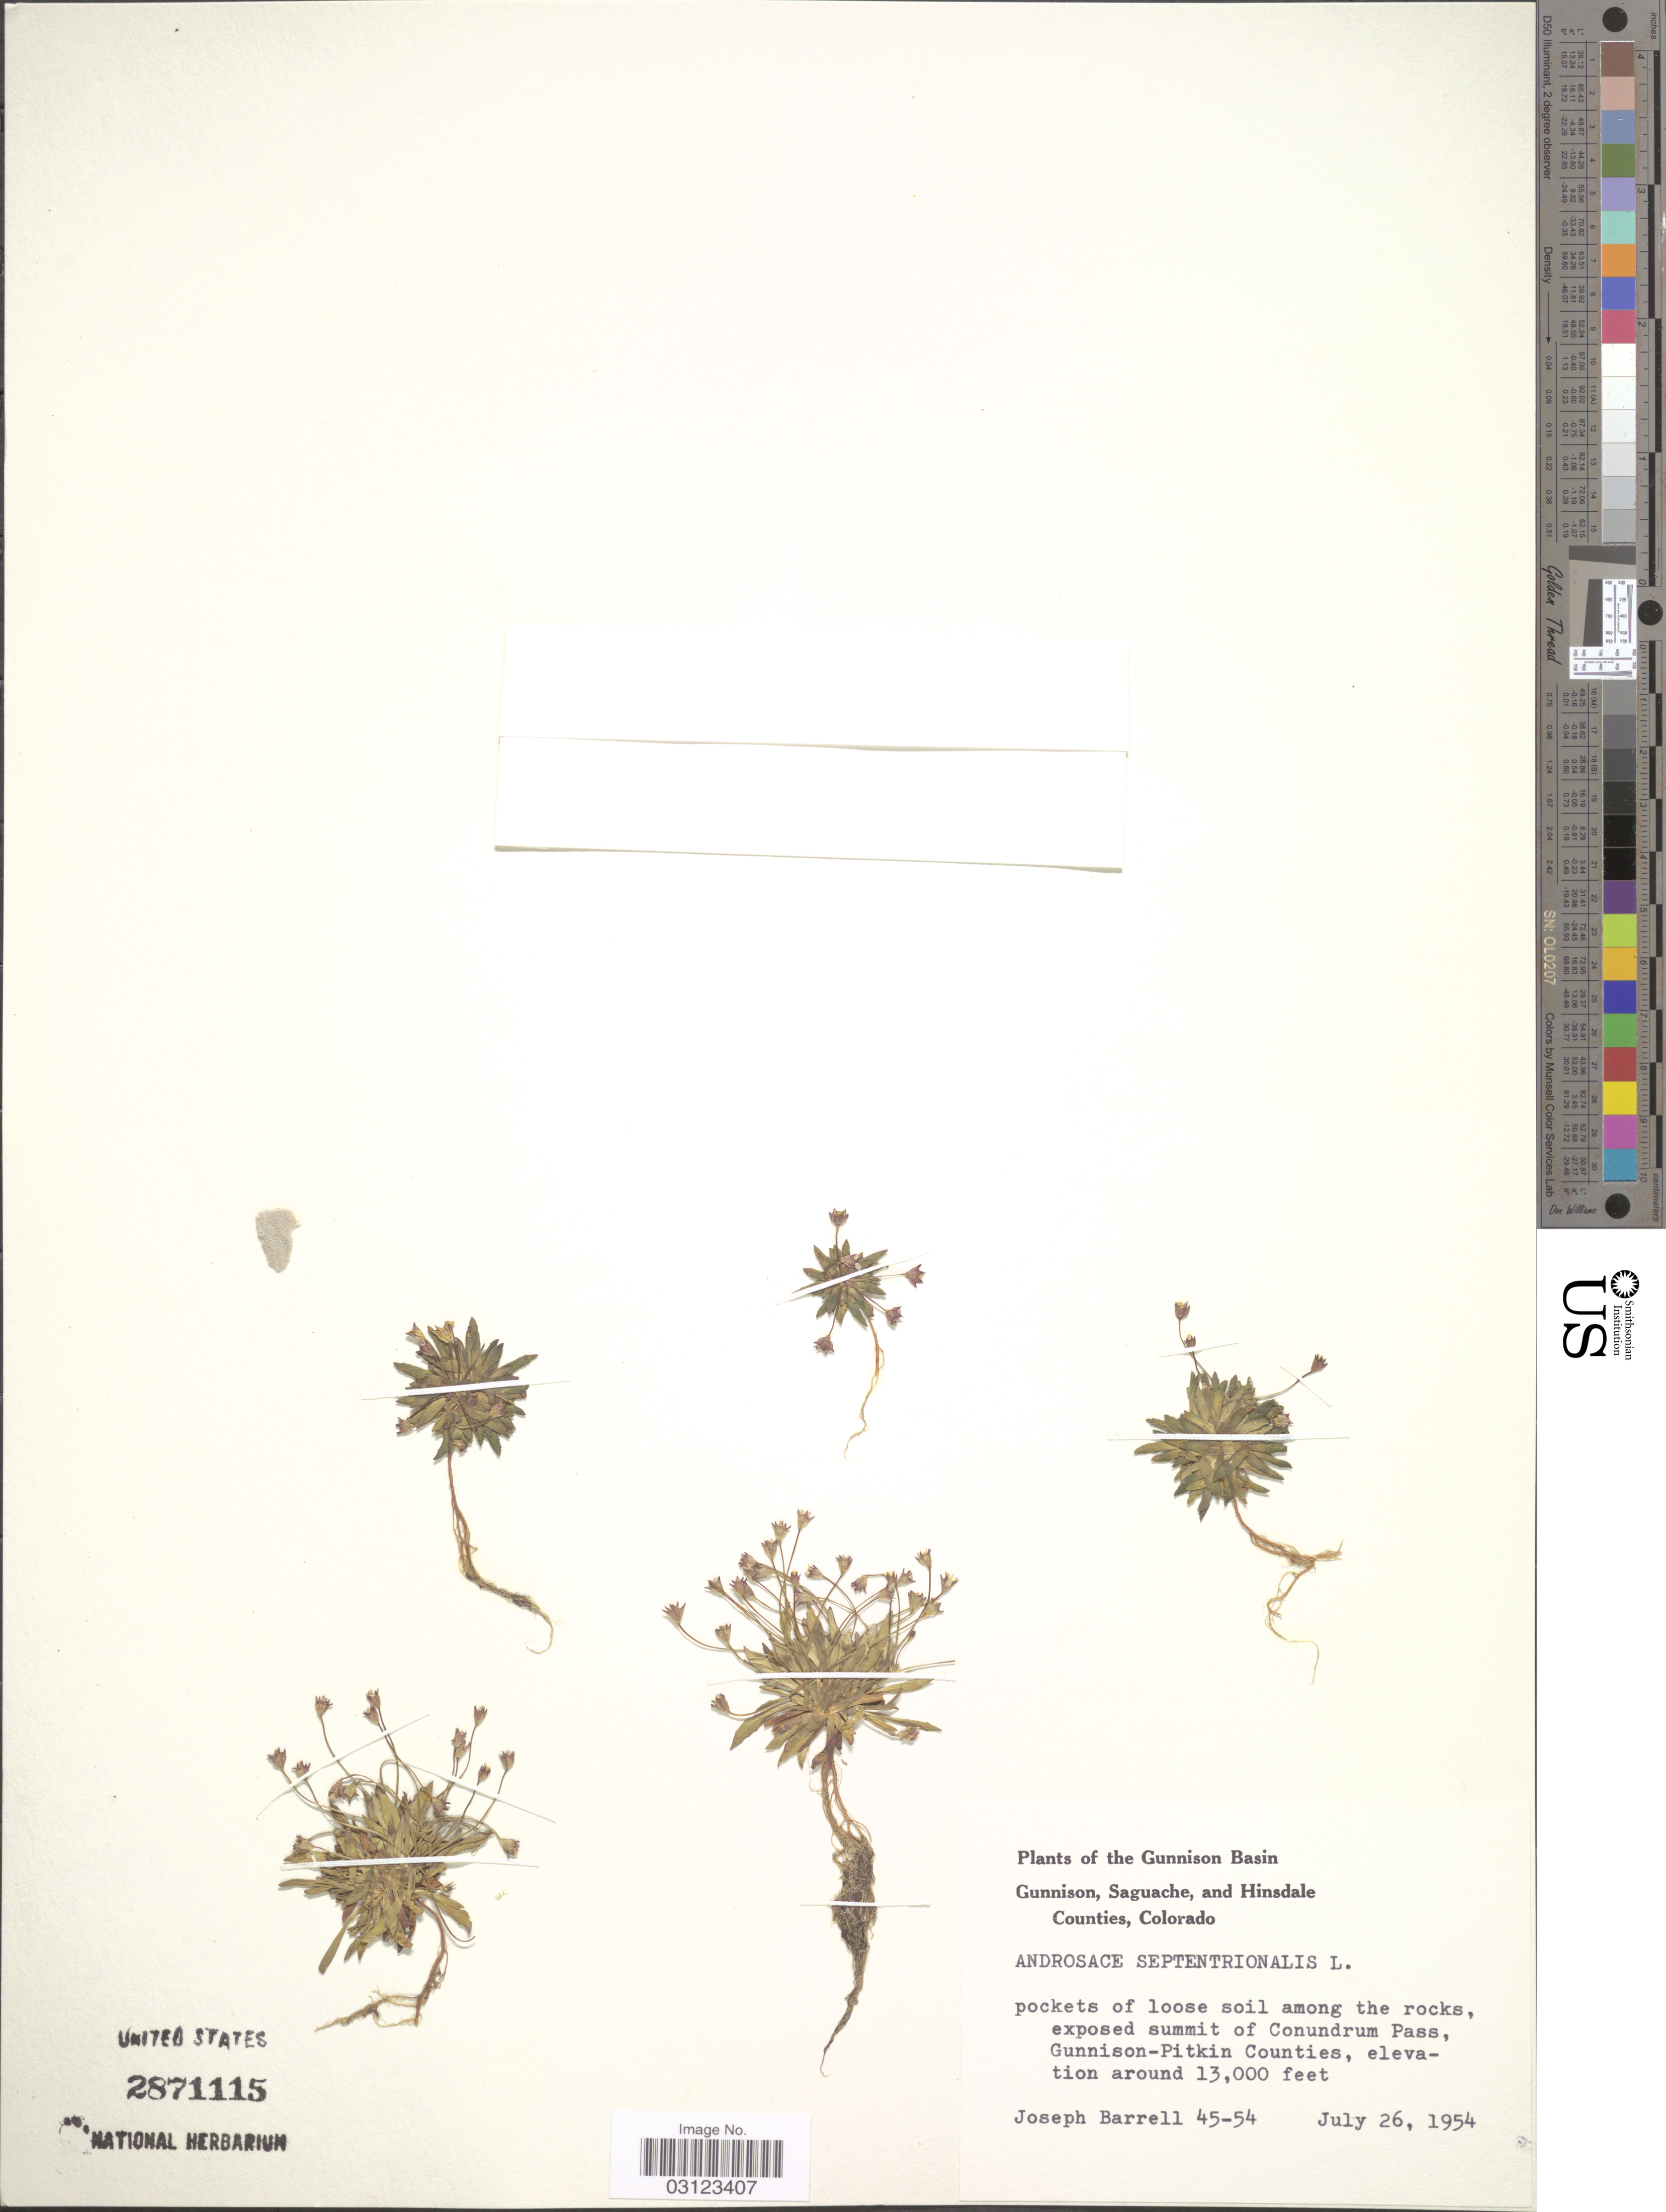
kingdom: Plantae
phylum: Tracheophyta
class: Magnoliopsida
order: Ericales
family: Primulaceae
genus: Androsace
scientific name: Androsace septentrionalis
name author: L.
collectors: J. Barrell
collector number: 45-54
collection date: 1954-07-26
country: United States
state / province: Colorado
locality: Exposed summit of Conundrum Pass, Gunnison-Pitkin Counties.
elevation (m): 3962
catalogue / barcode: US 2871115